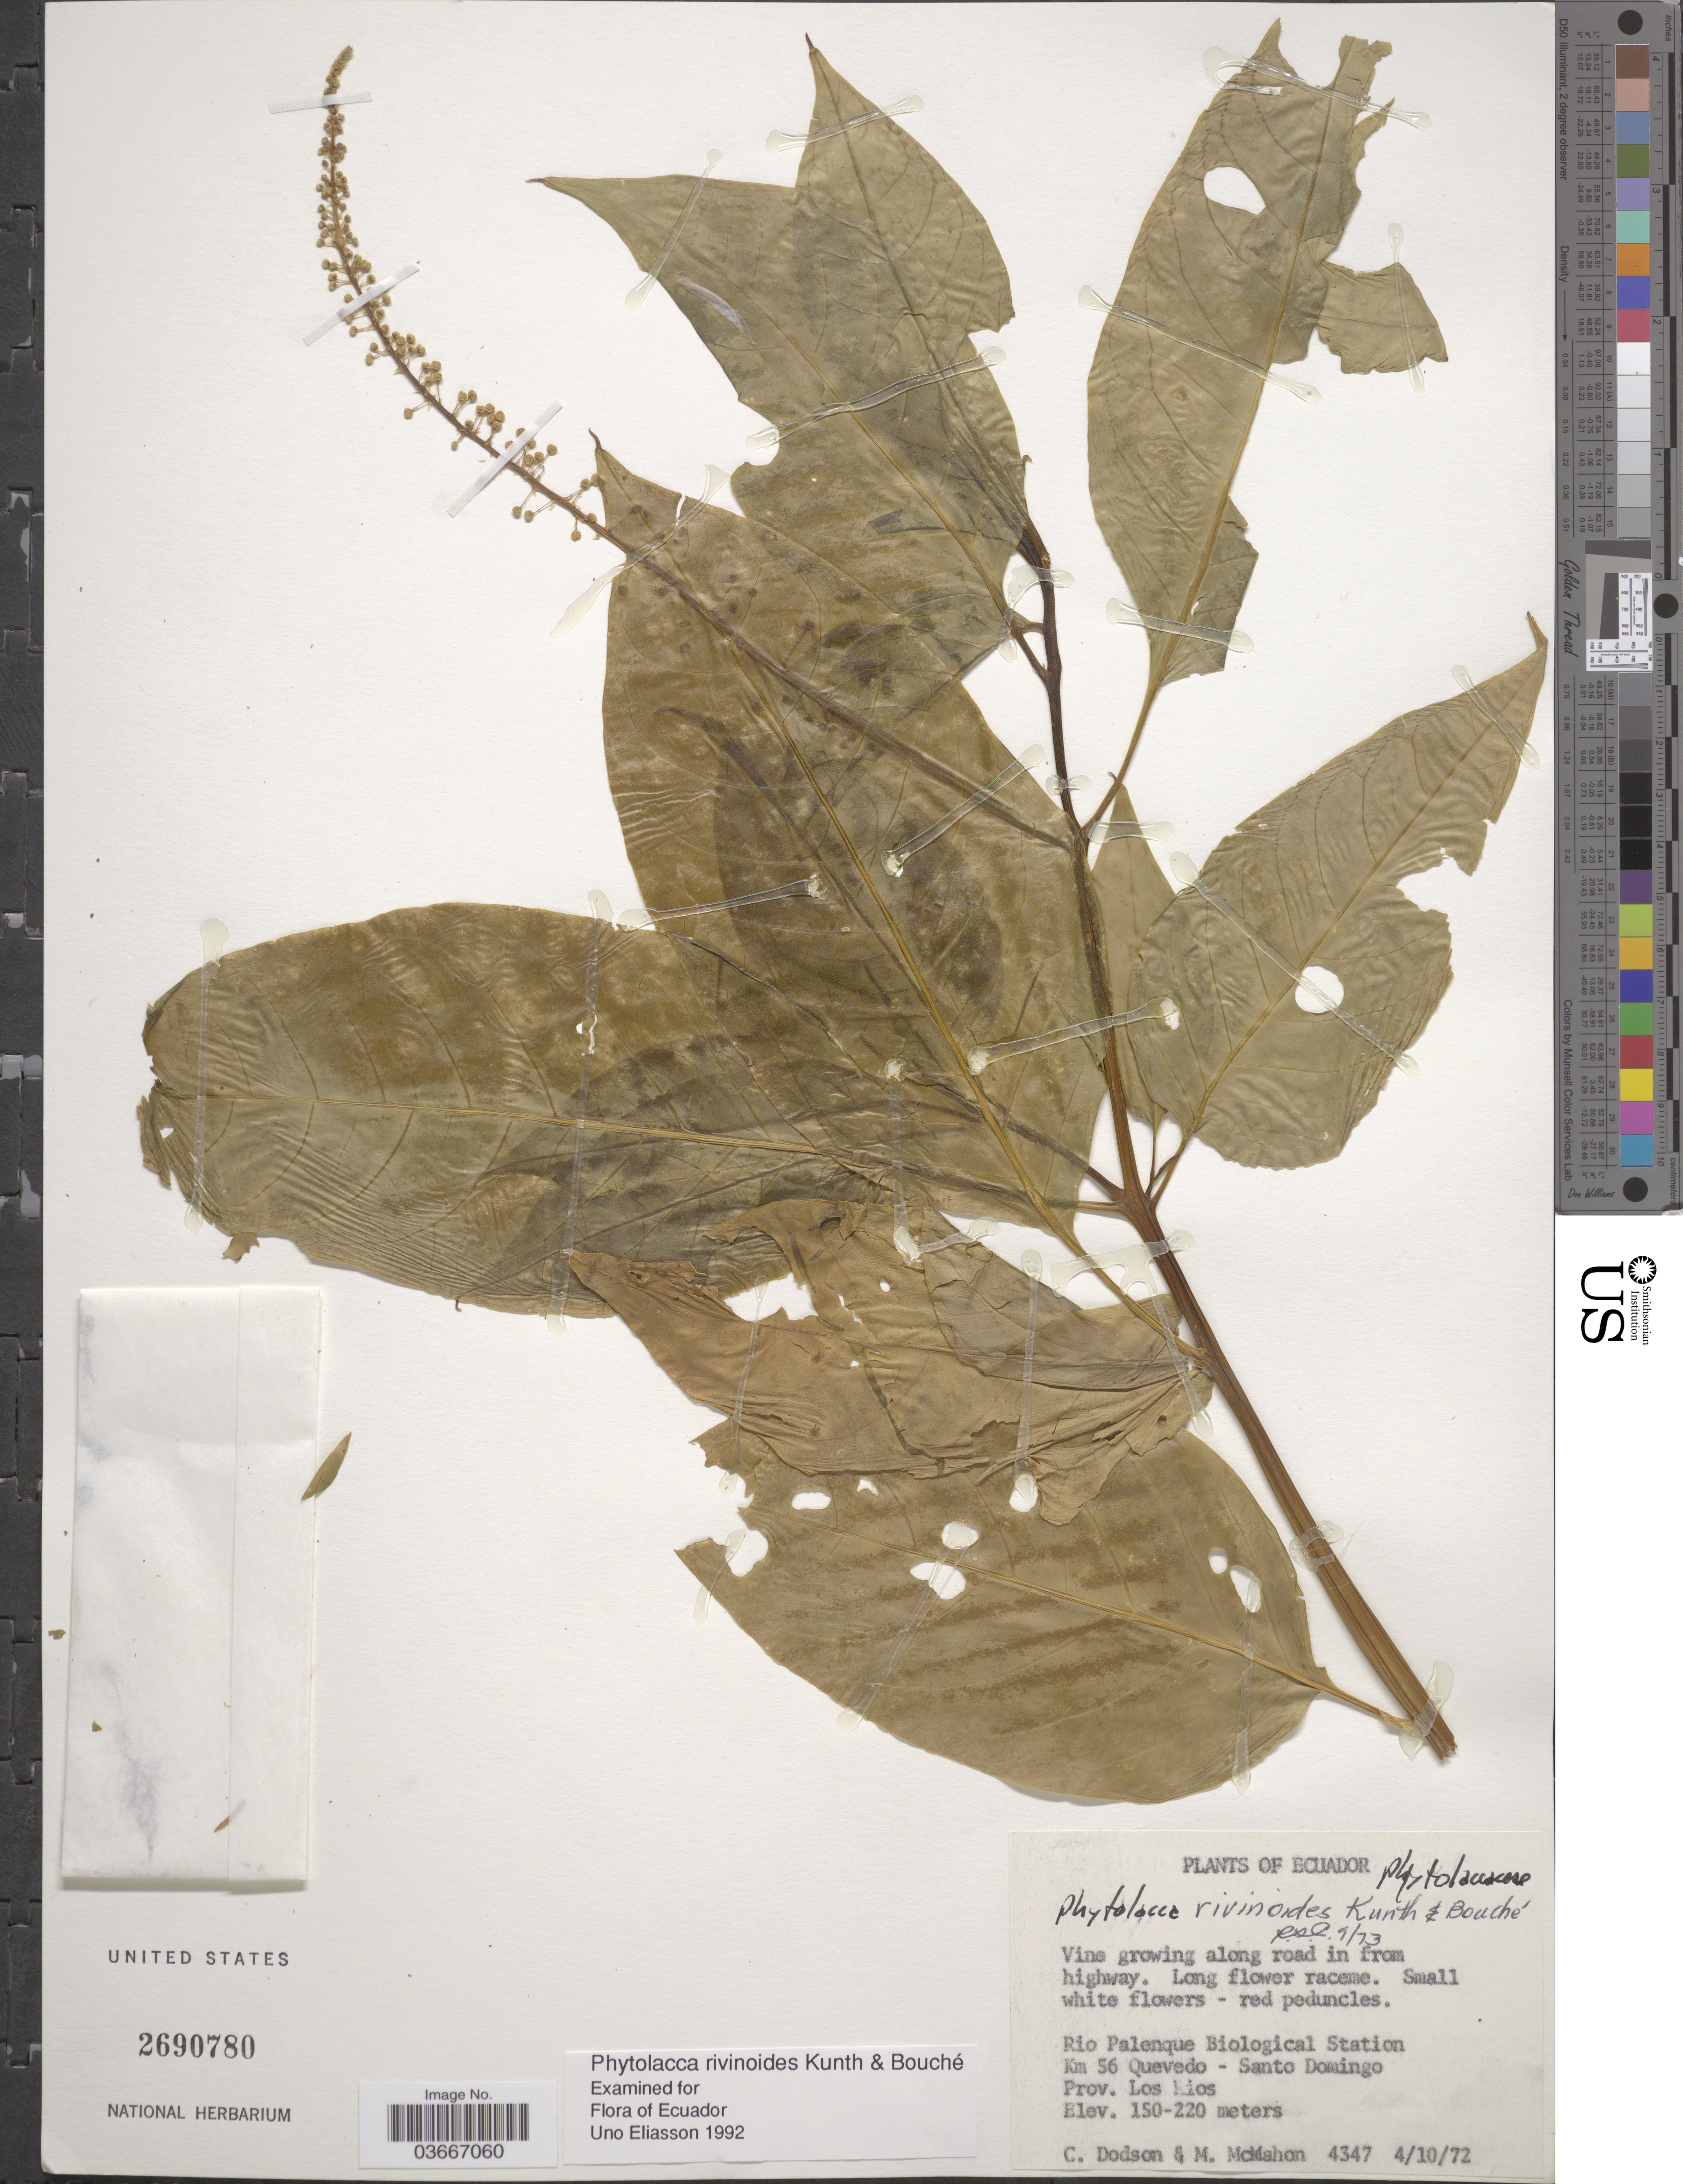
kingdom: Plantae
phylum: Tracheophyta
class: Magnoliopsida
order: Caryophyllales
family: Phytolaccaceae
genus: Phytolacca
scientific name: Phytolacca rivinoides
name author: Kunth & C.D. Bouché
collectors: C. Dodson & M. McMahon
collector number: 4347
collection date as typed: Transcribed d/m/y: 4/10/72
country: Ecuador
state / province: Los Ríos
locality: Rio Palenque Biological Station. Km 56 Quevedo - Santo Domingo.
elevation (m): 150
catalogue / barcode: US 2690780